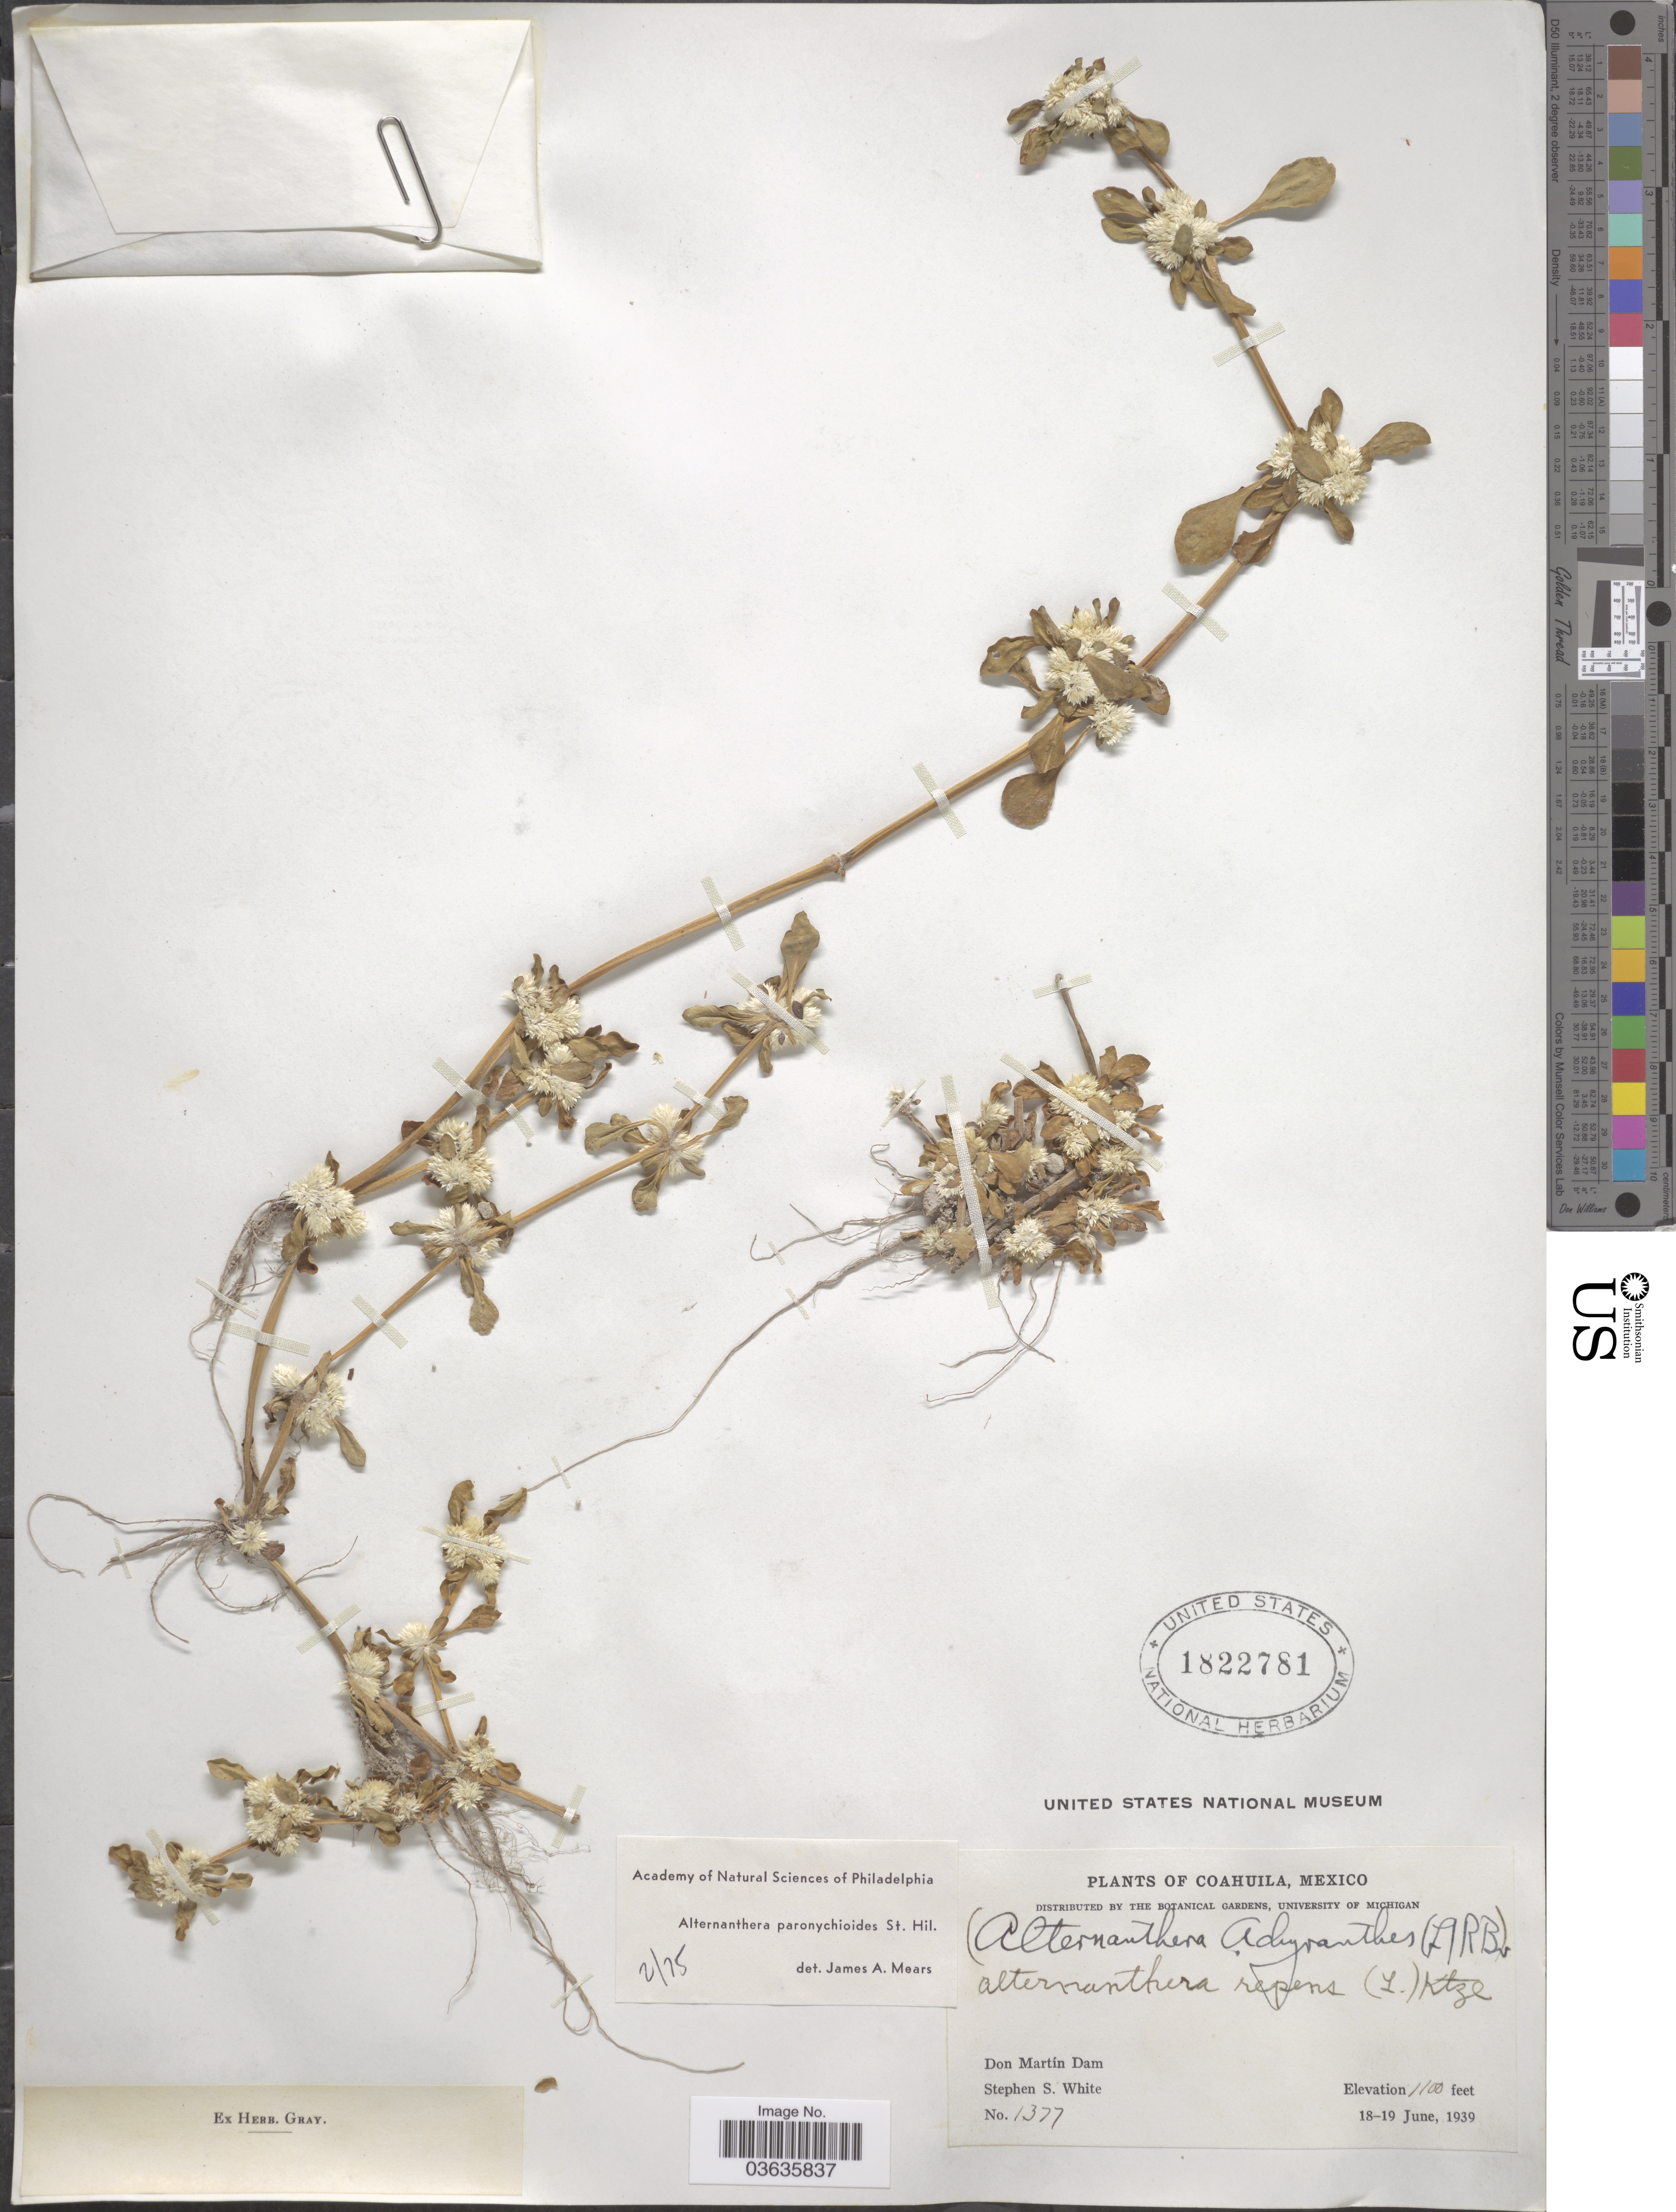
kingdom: Plantae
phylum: Tracheophyta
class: Magnoliopsida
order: Caryophyllales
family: Amaranthaceae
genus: Alternanthera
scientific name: Alternanthera paronychioides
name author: A. St.-Hil.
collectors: S. S. White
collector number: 1377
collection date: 1939-06-18/1939-06-19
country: Mexico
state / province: Coahuila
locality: Don Martín Dam.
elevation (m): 335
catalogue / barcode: US 1822781